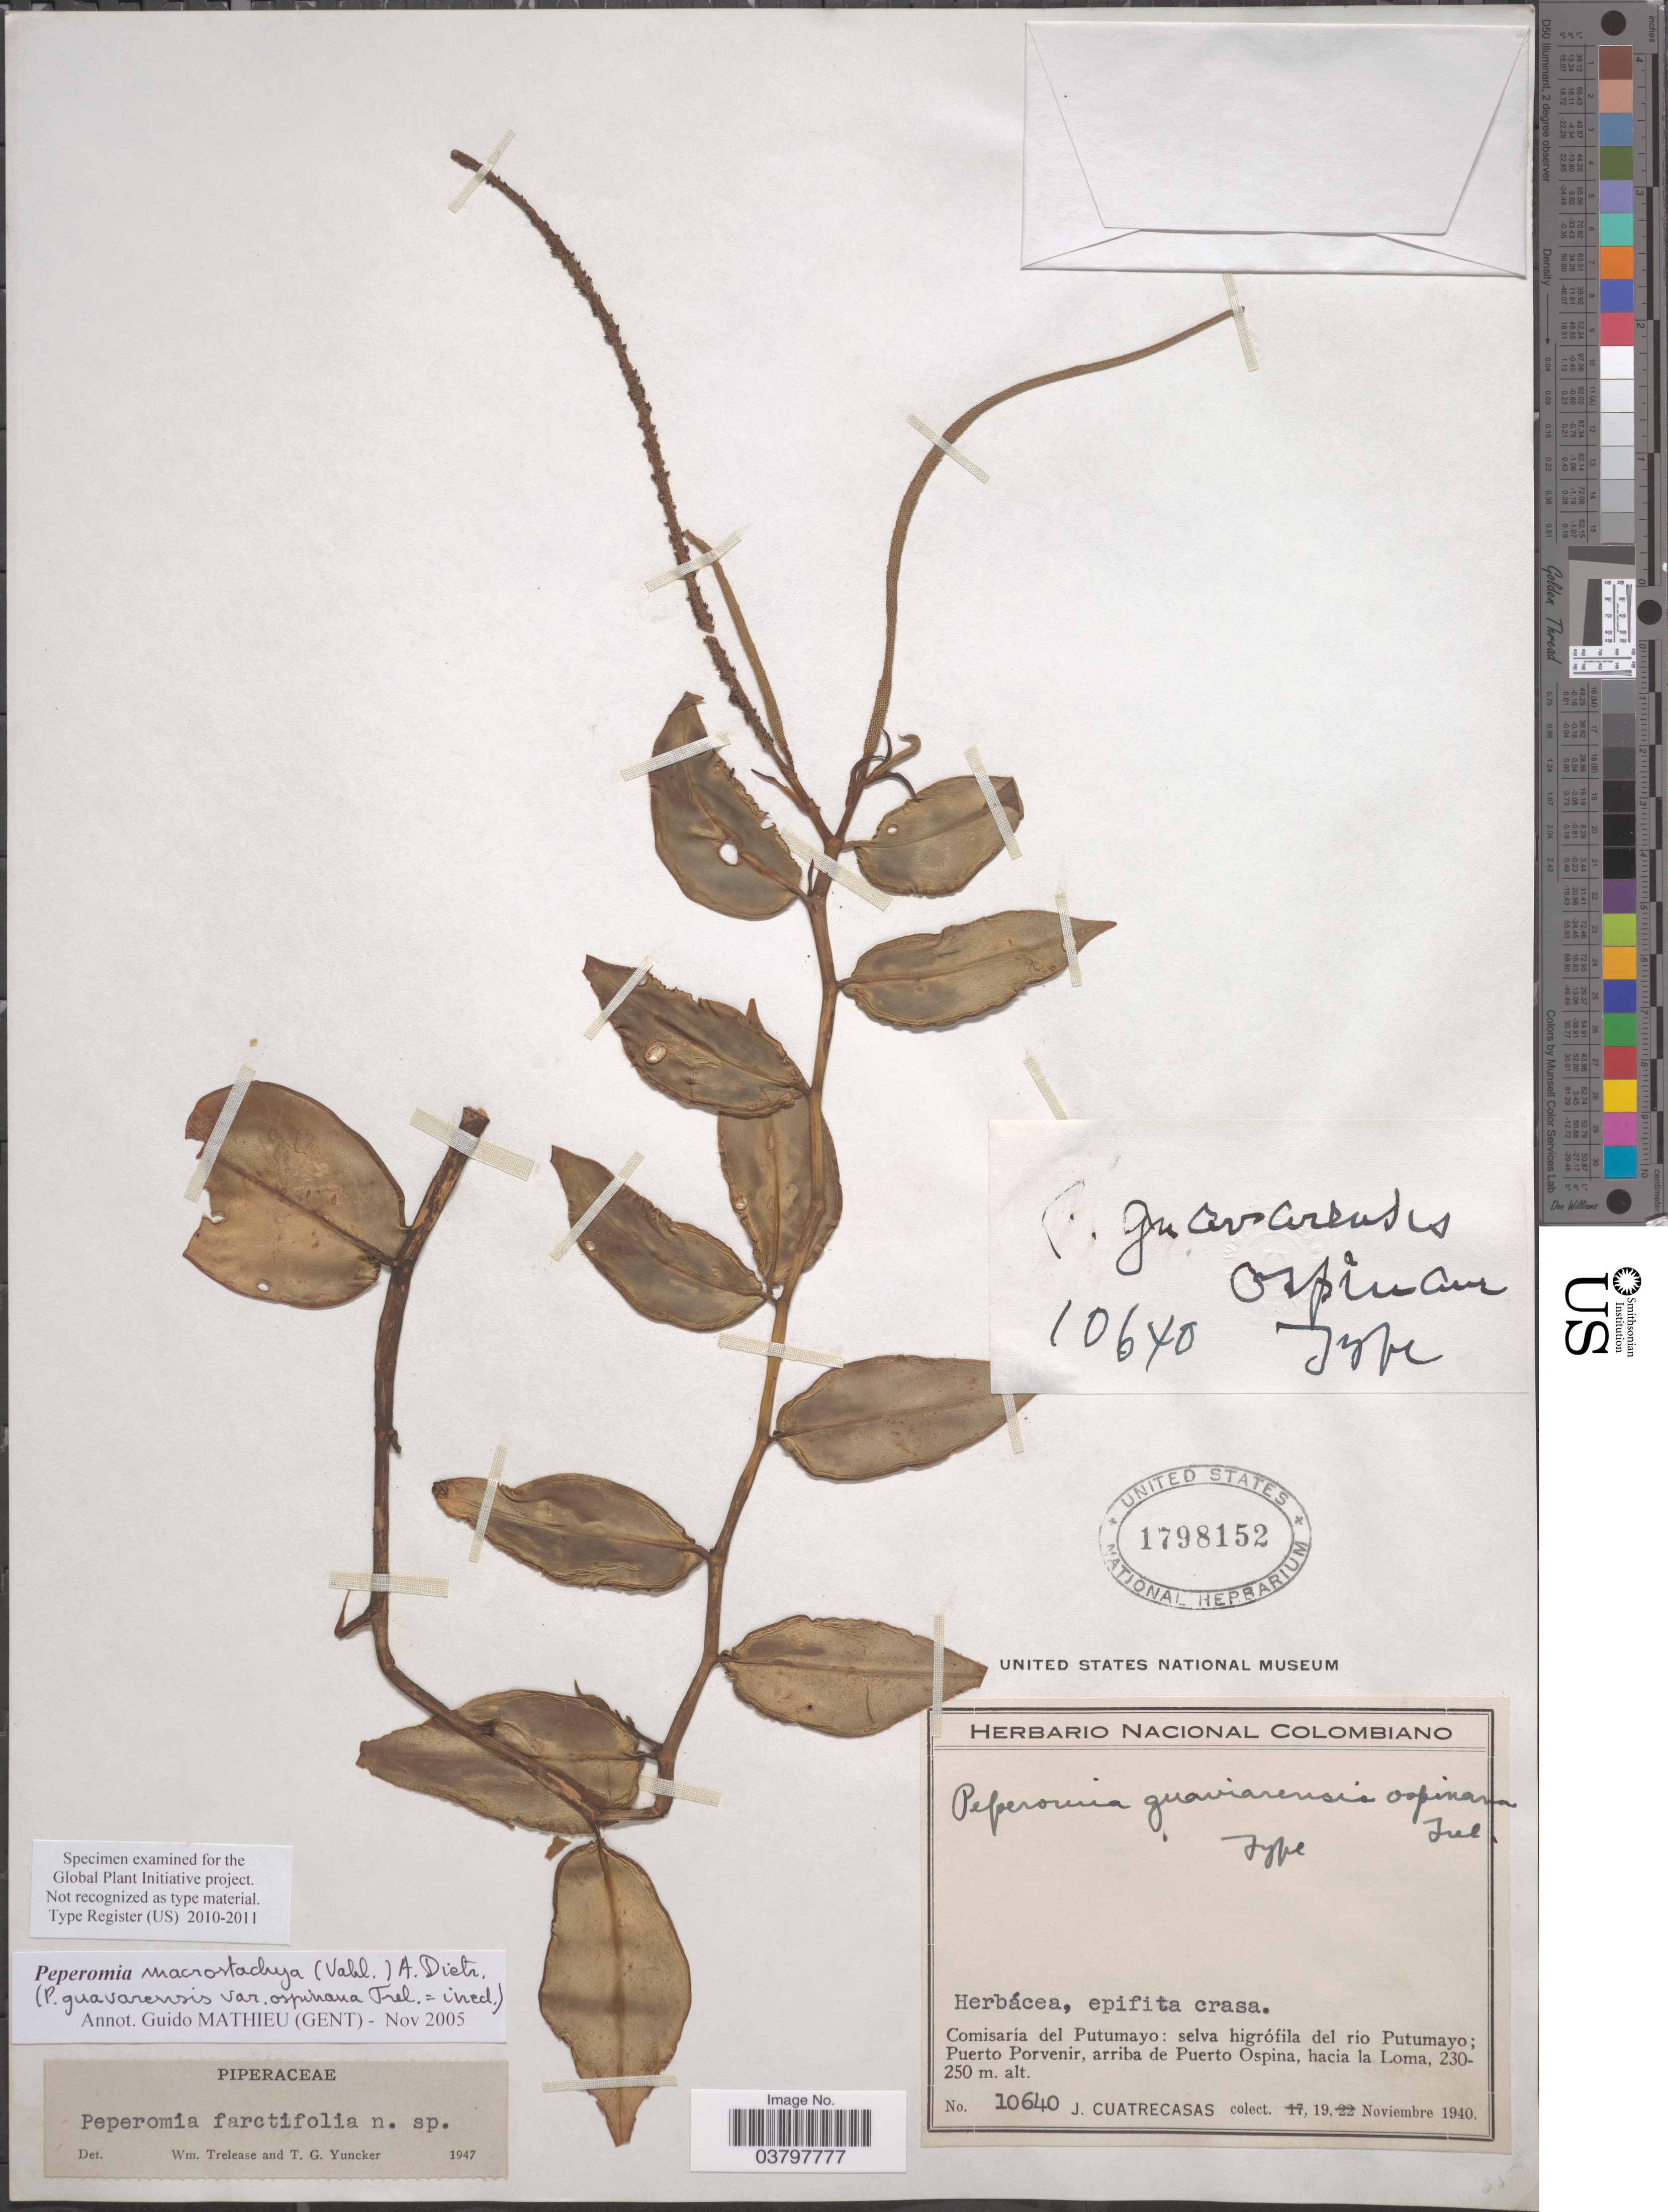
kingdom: Plantae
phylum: Tracheophyta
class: Magnoliopsida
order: Piperales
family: Piperaceae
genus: Peperomia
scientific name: Peperomia macrotricha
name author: C. DC.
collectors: J. Cuatrecasas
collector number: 10640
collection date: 1940-11-19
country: Colombia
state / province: Putumayo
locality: Comisaría del Putumayo: selva higrófila del río Putumayo; Puerto Porvenir, arriba de Puerto Ospina, hacia la Loma.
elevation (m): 230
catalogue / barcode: US 1798152